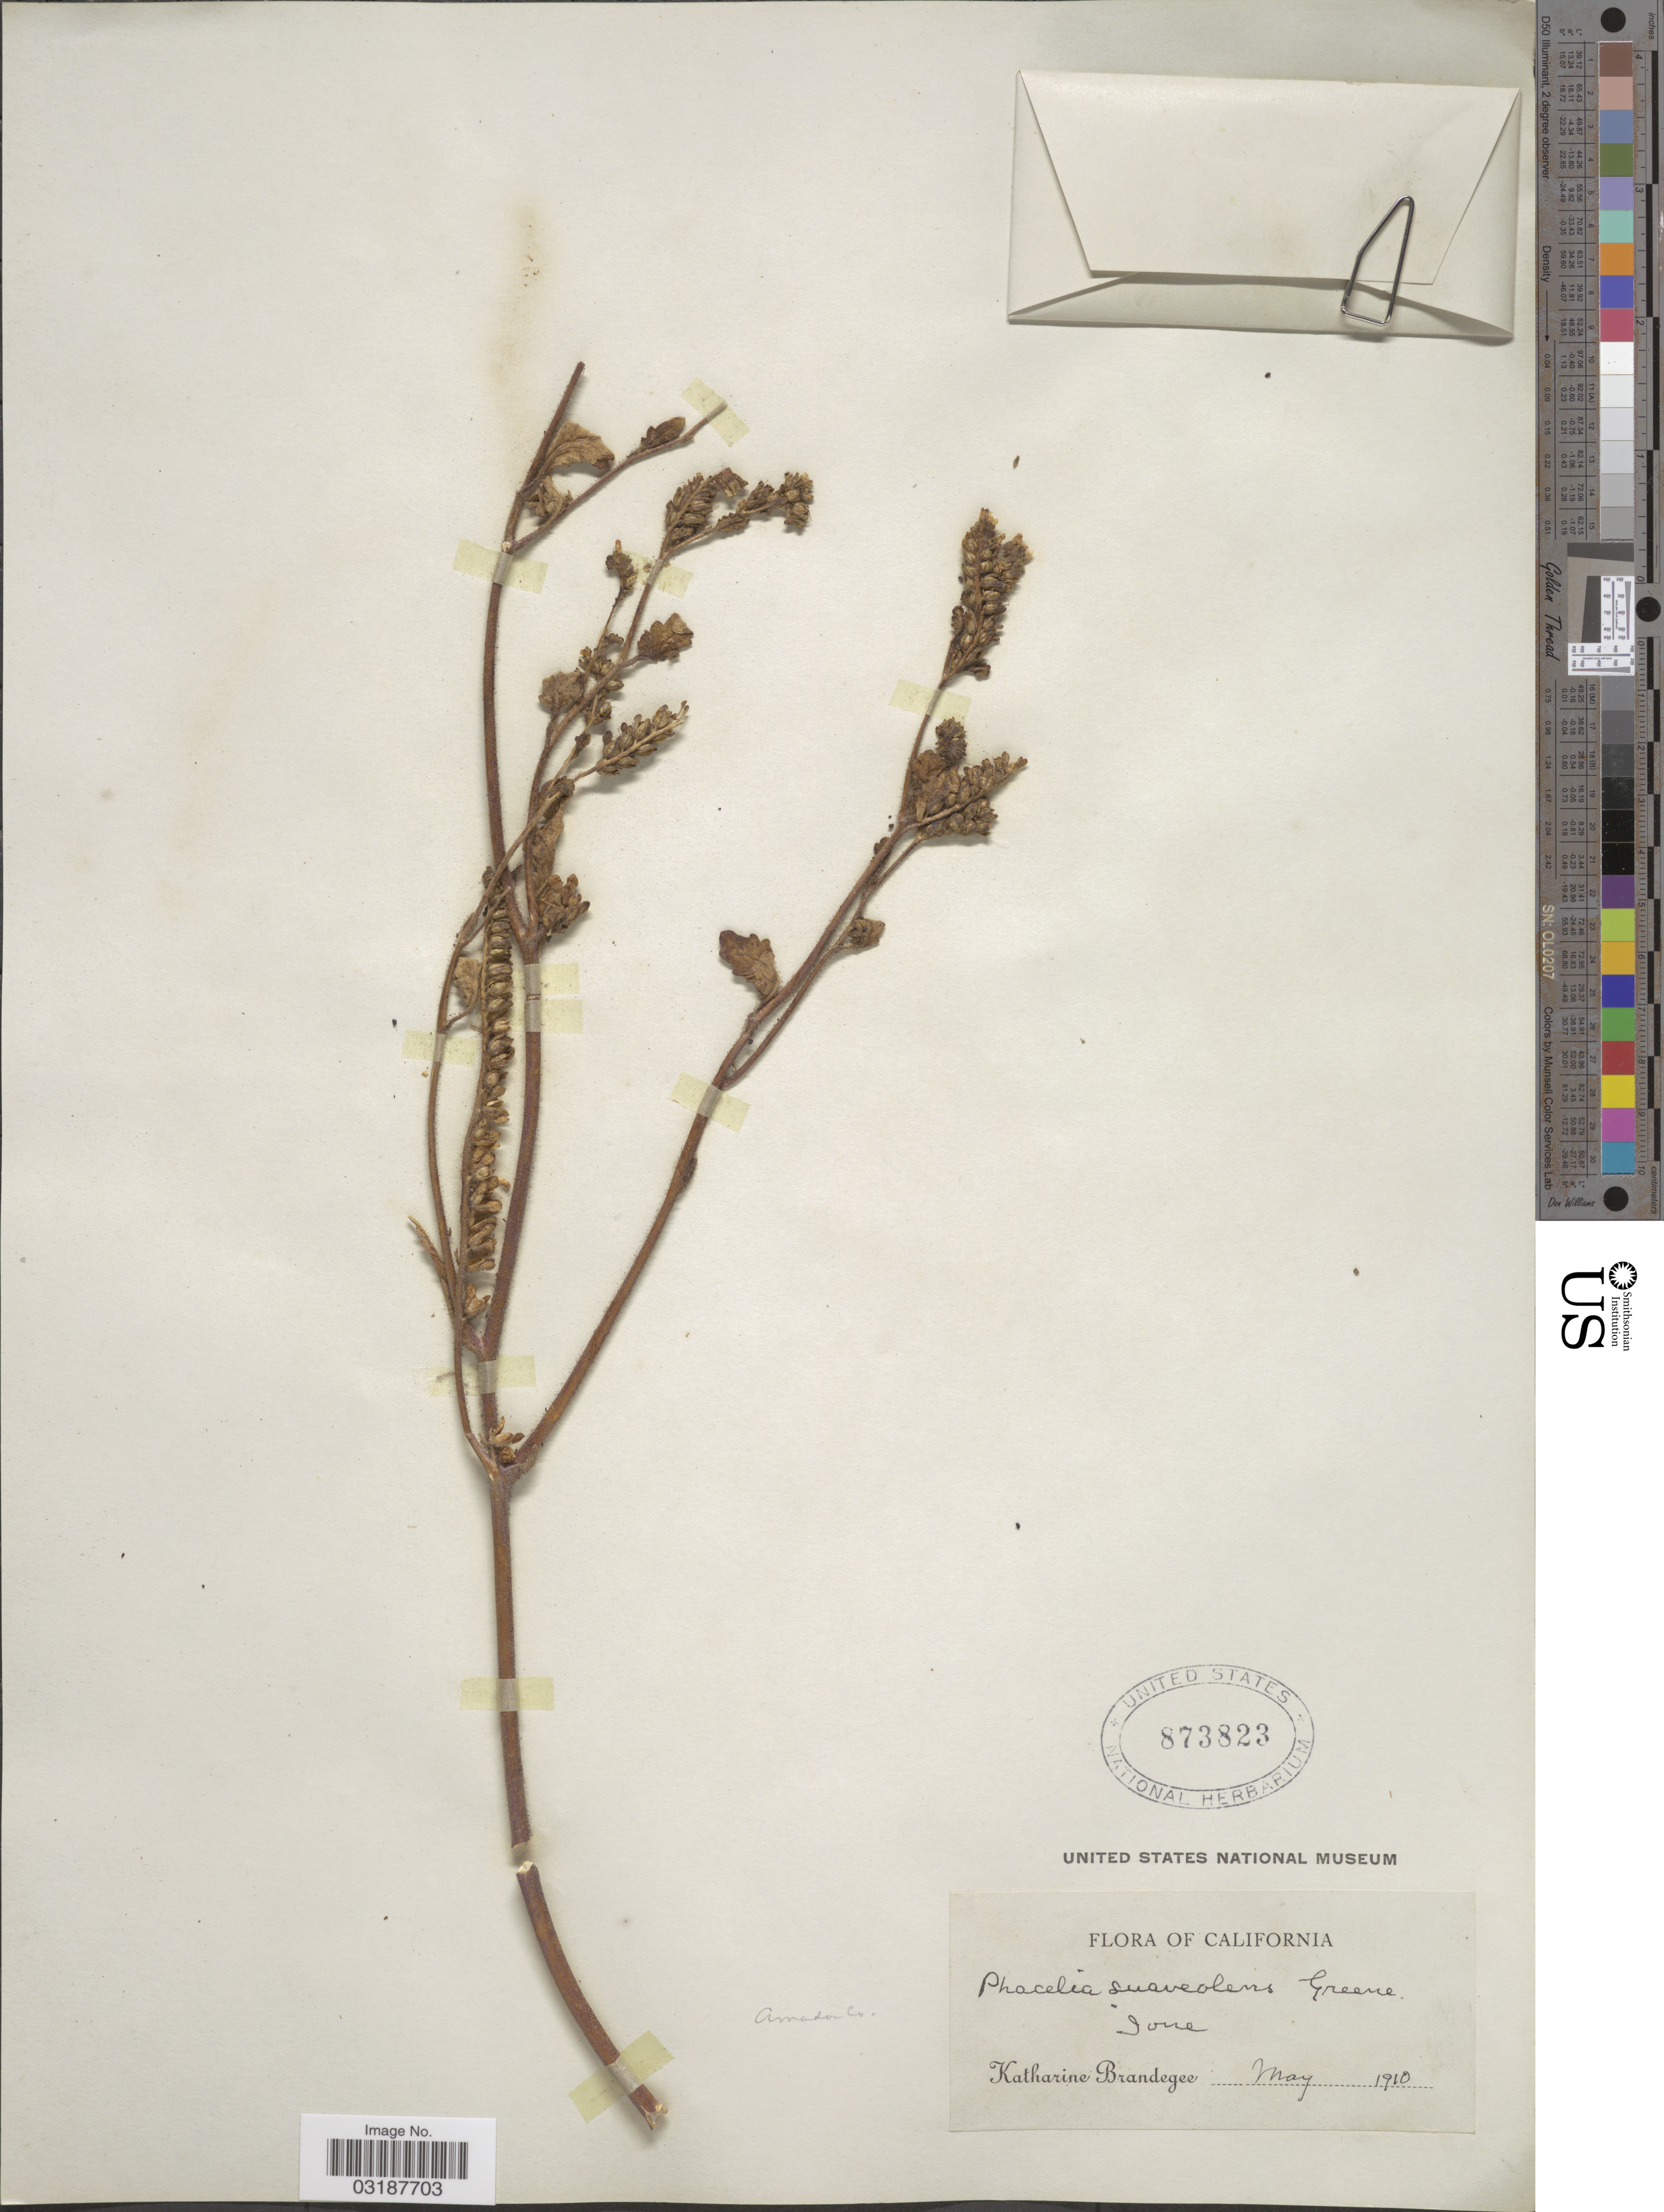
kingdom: Plantae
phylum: Tracheophyta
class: Magnoliopsida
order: Boraginales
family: Hydrophyllaceae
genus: Phacelia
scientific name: Phacelia suaveolens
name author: S.W. Greene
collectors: M. K. Brandegee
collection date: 1910-05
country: United States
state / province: California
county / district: Amador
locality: Ione, Amador Co.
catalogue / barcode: US 873823